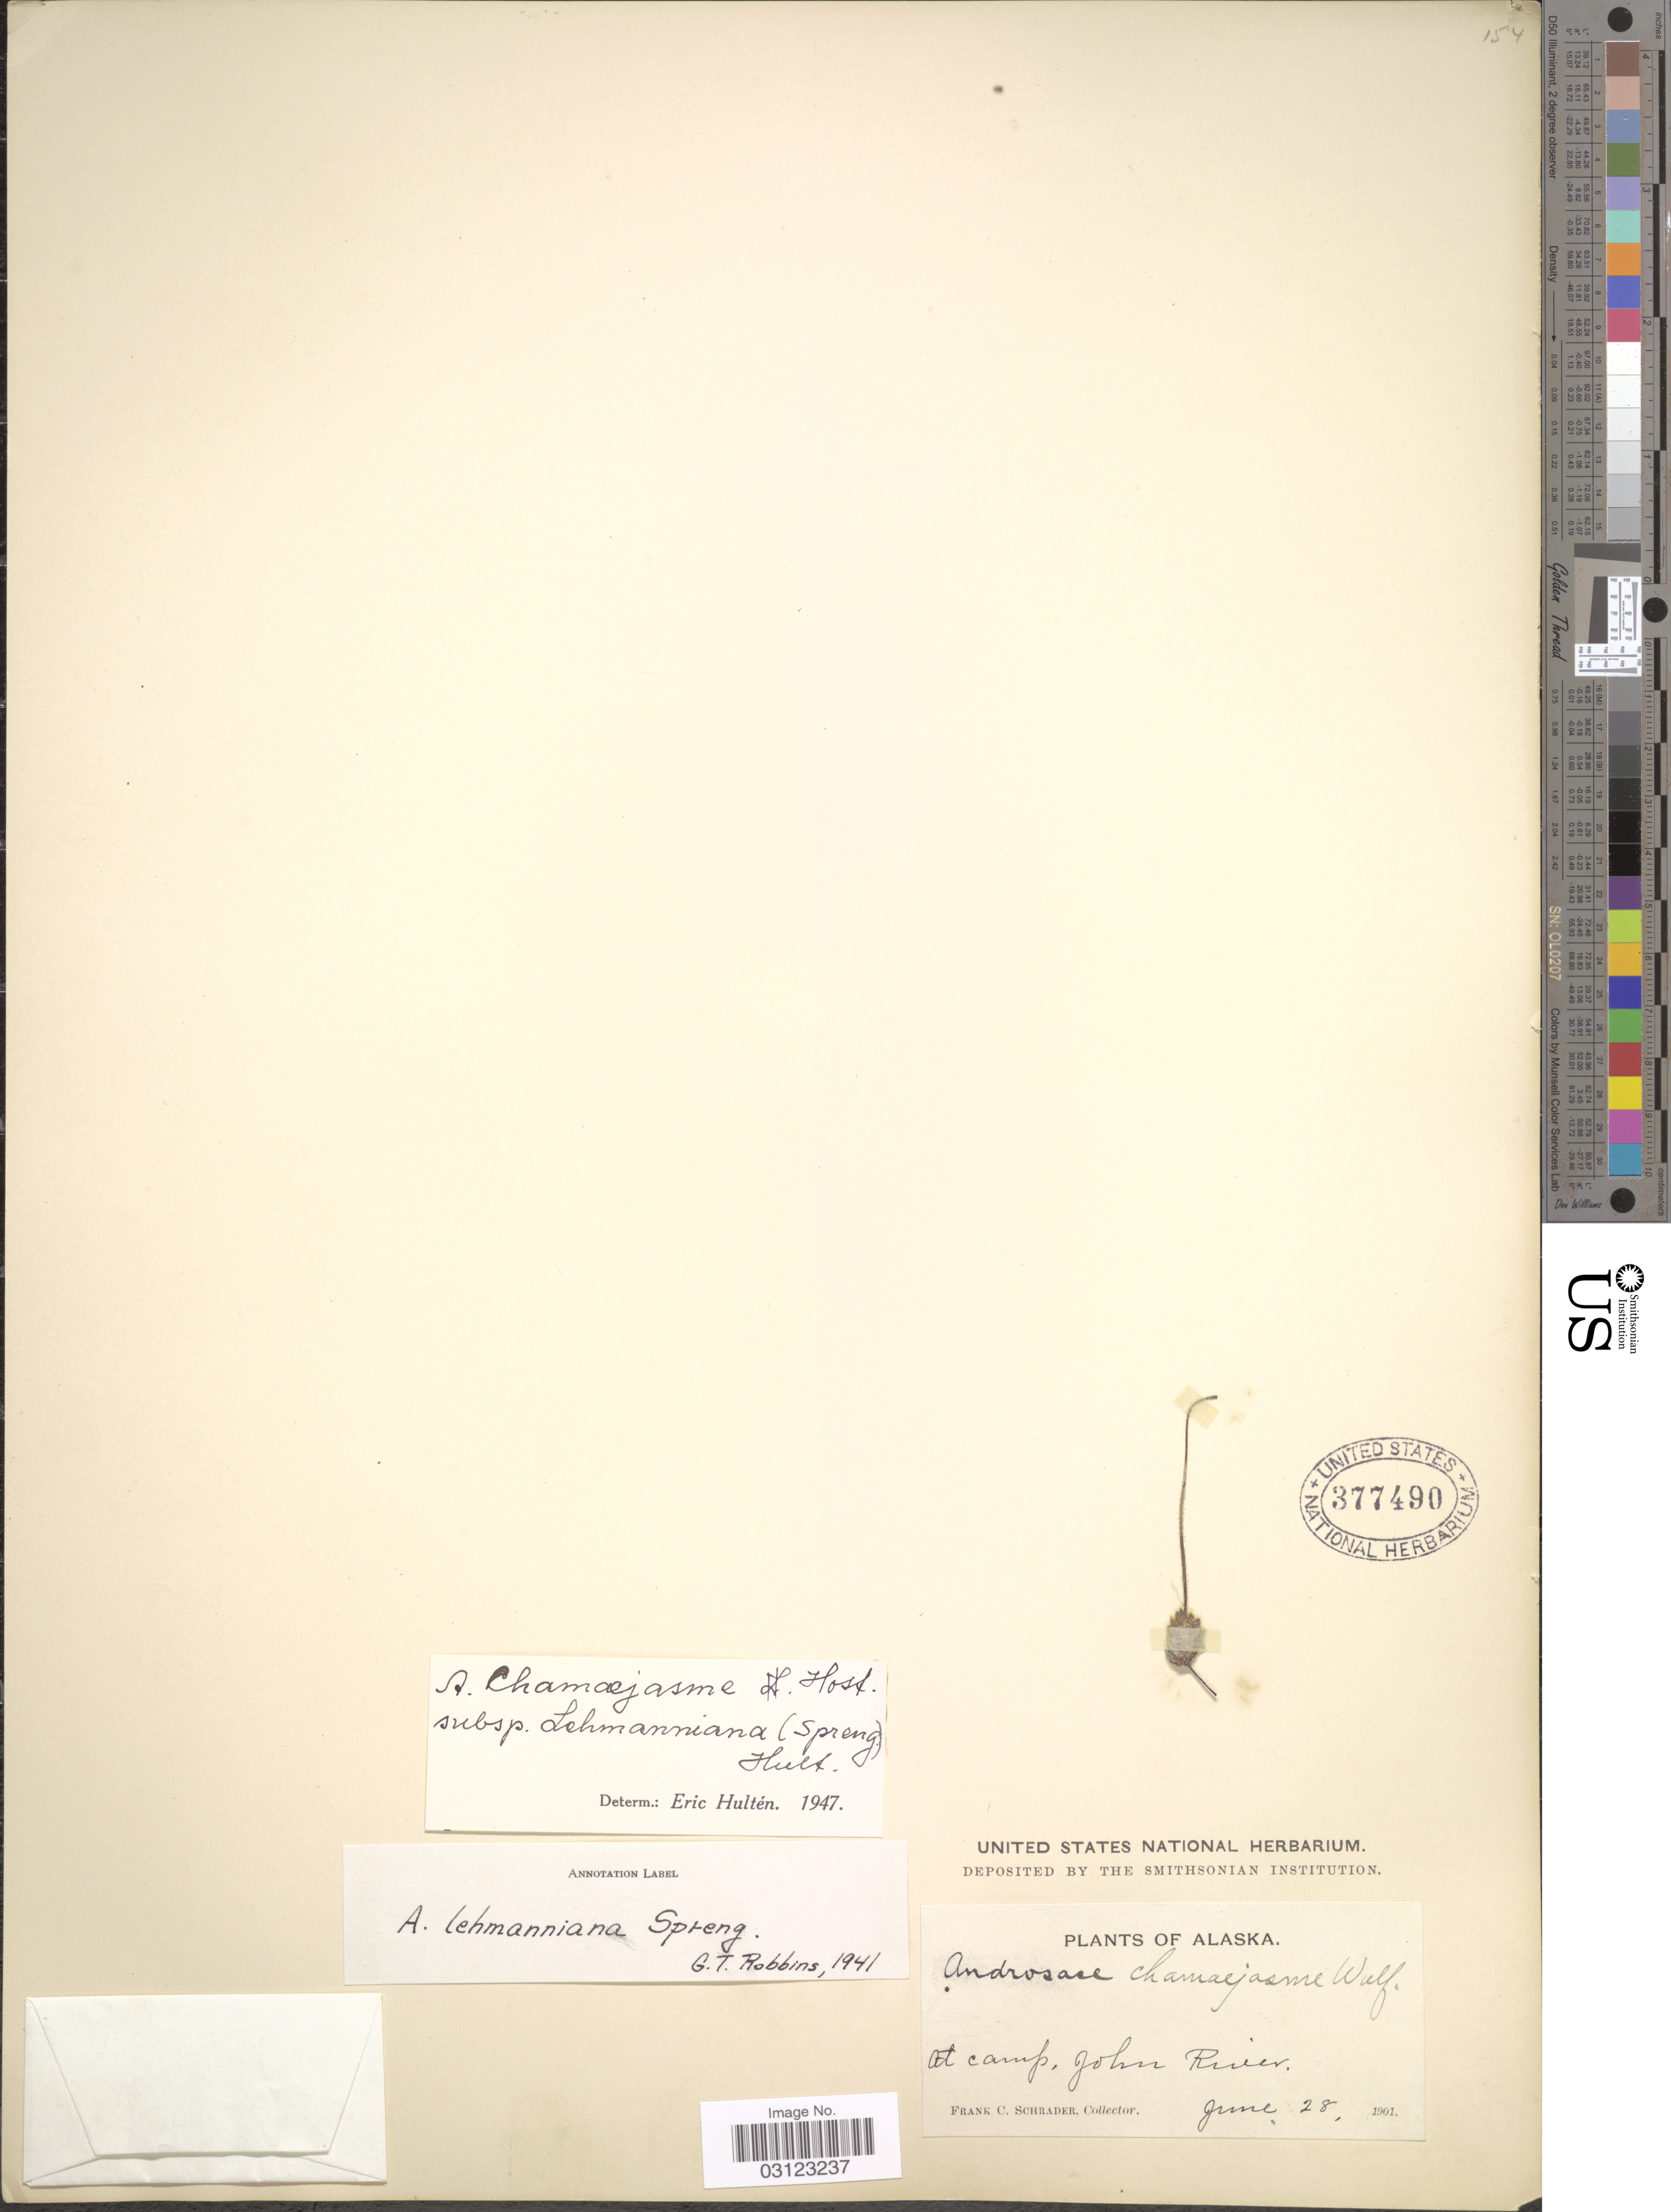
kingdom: Plantae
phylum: Tracheophyta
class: Magnoliopsida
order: Ericales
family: Primulaceae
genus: Androsace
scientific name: Androsace chamaejasme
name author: Wulfen ex Host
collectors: F. C. Schrader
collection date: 1901-06-28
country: United States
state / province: Alaska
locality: At camp, John River.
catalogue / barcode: US 377490